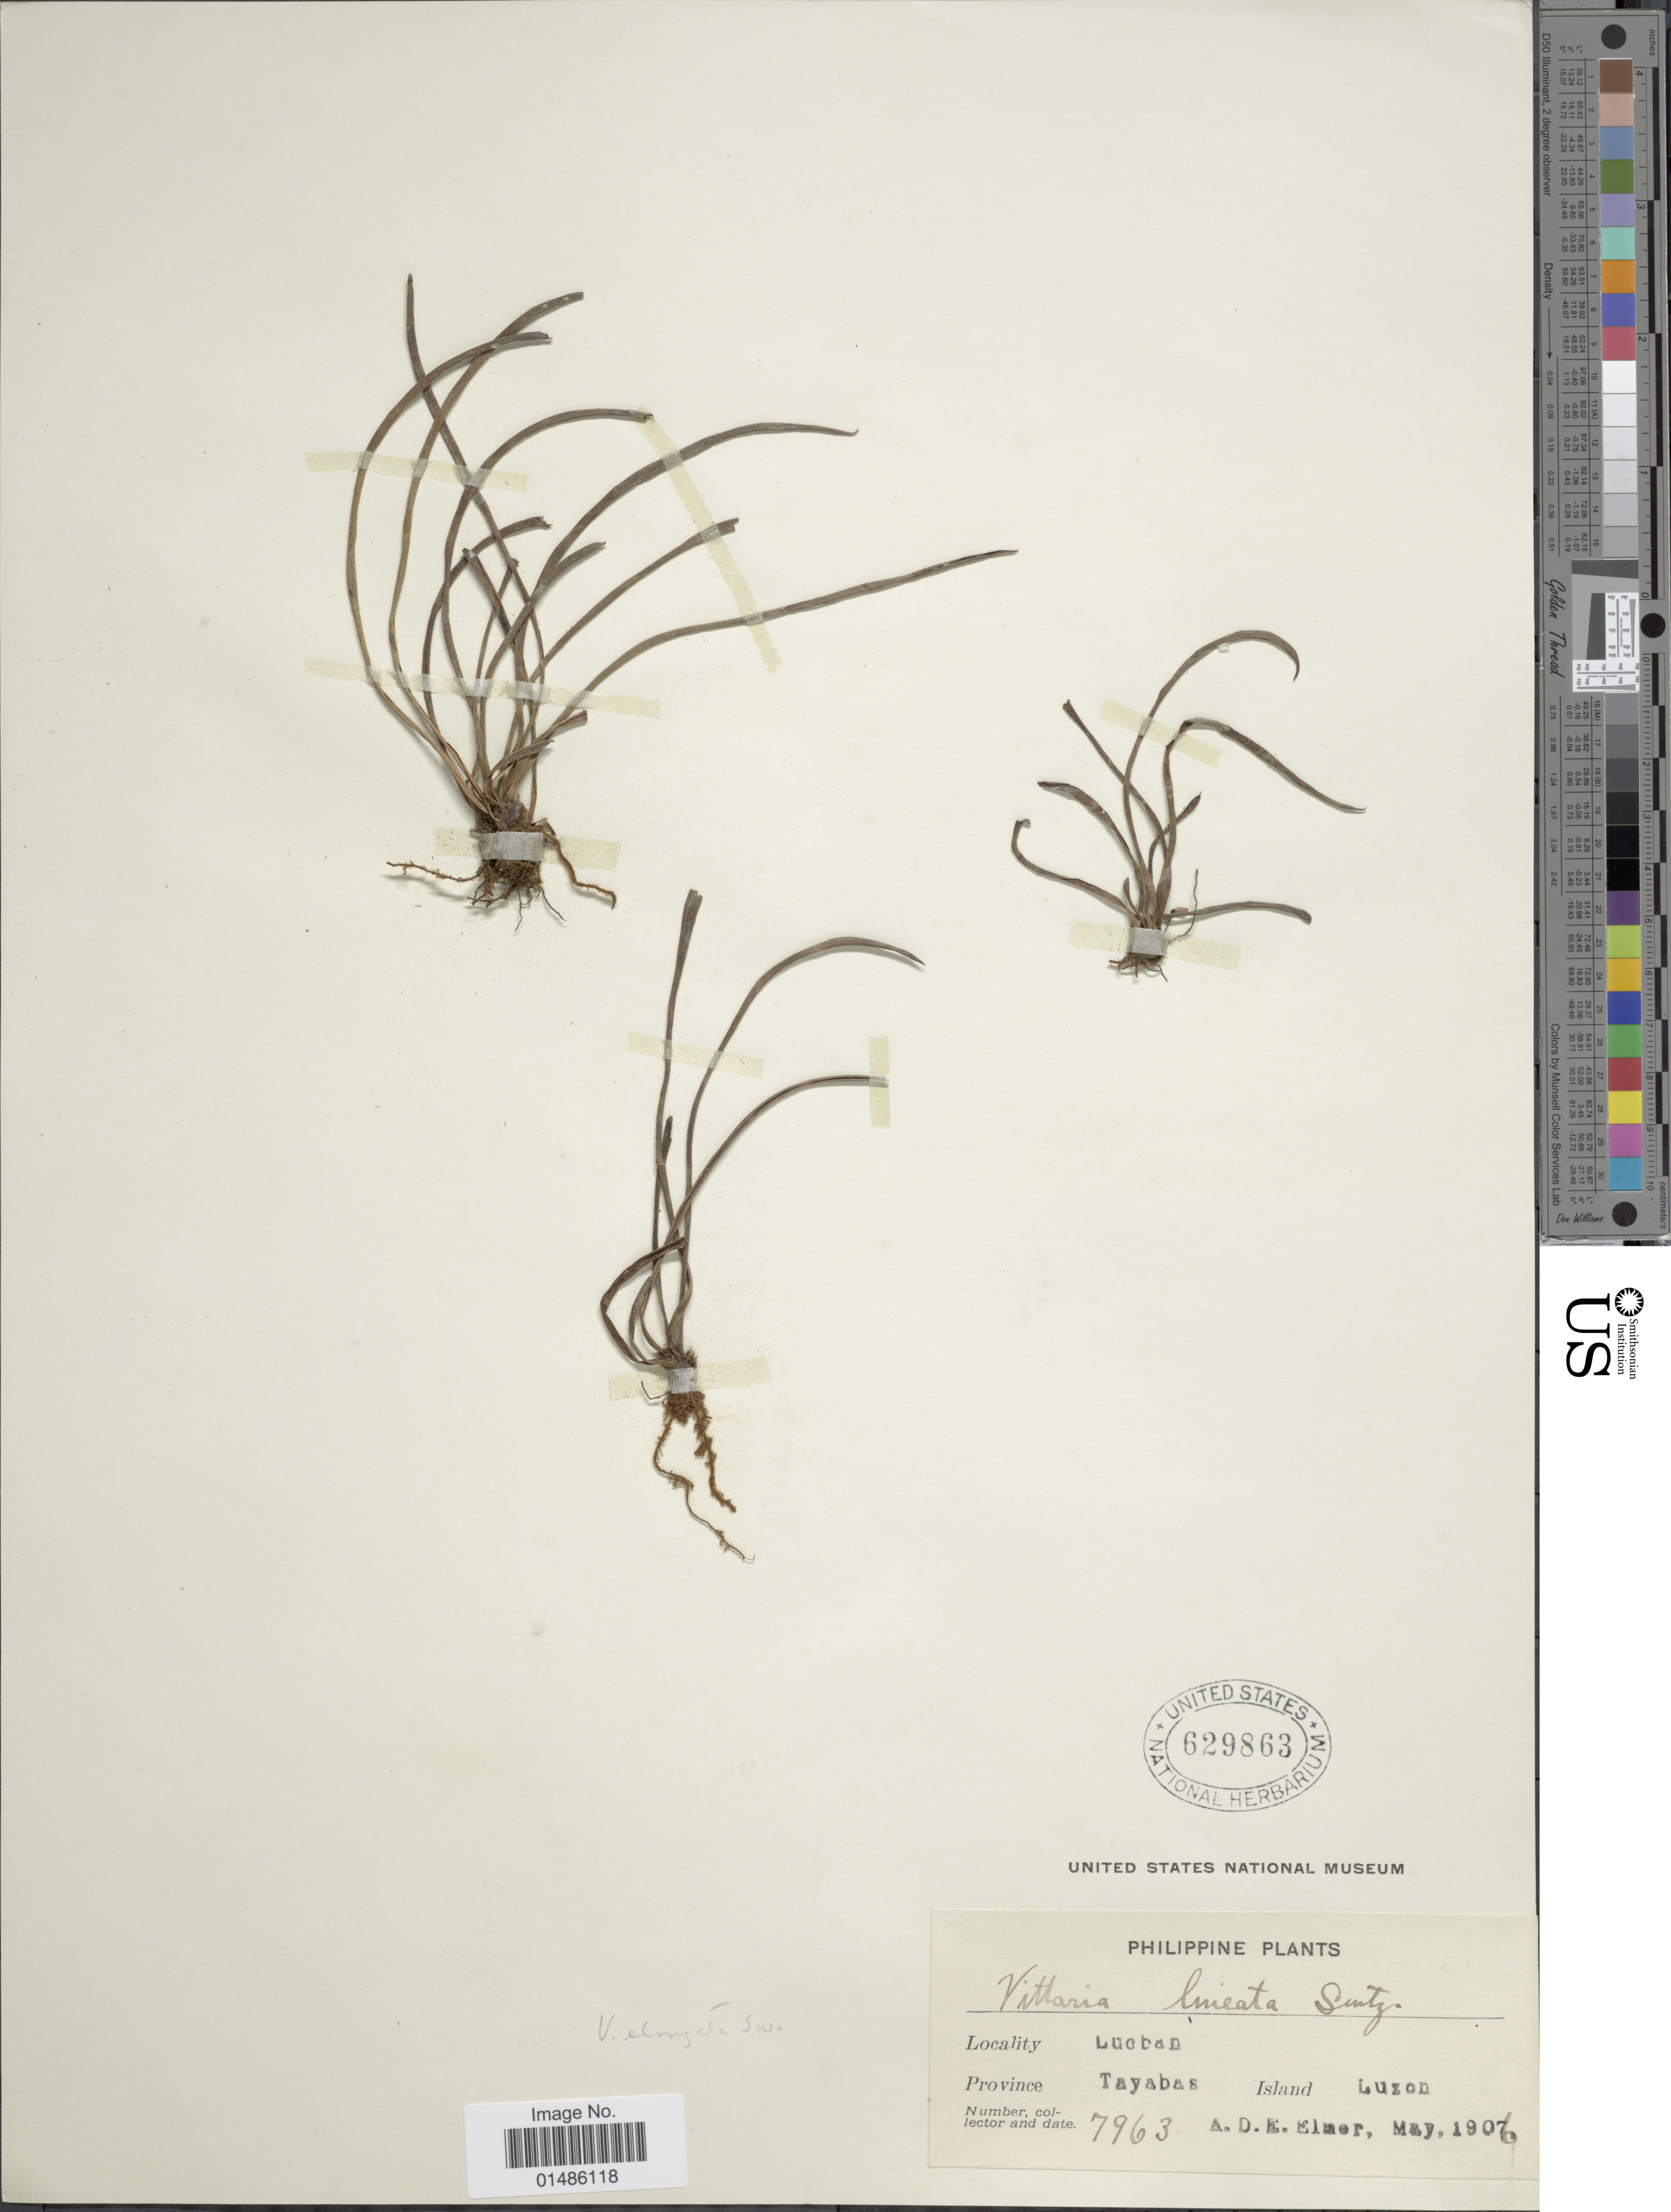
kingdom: Plantae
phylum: Tracheophyta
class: Polypodiopsida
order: Polypodiales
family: Pteridaceae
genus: Haplopteris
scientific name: Haplopteris elongata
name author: (Sw.) Crane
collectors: A. D. E. Elmer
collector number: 7963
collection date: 1906-05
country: Philippines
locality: Lucban. Province Tayabas. Island Luzon.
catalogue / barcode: US 629863